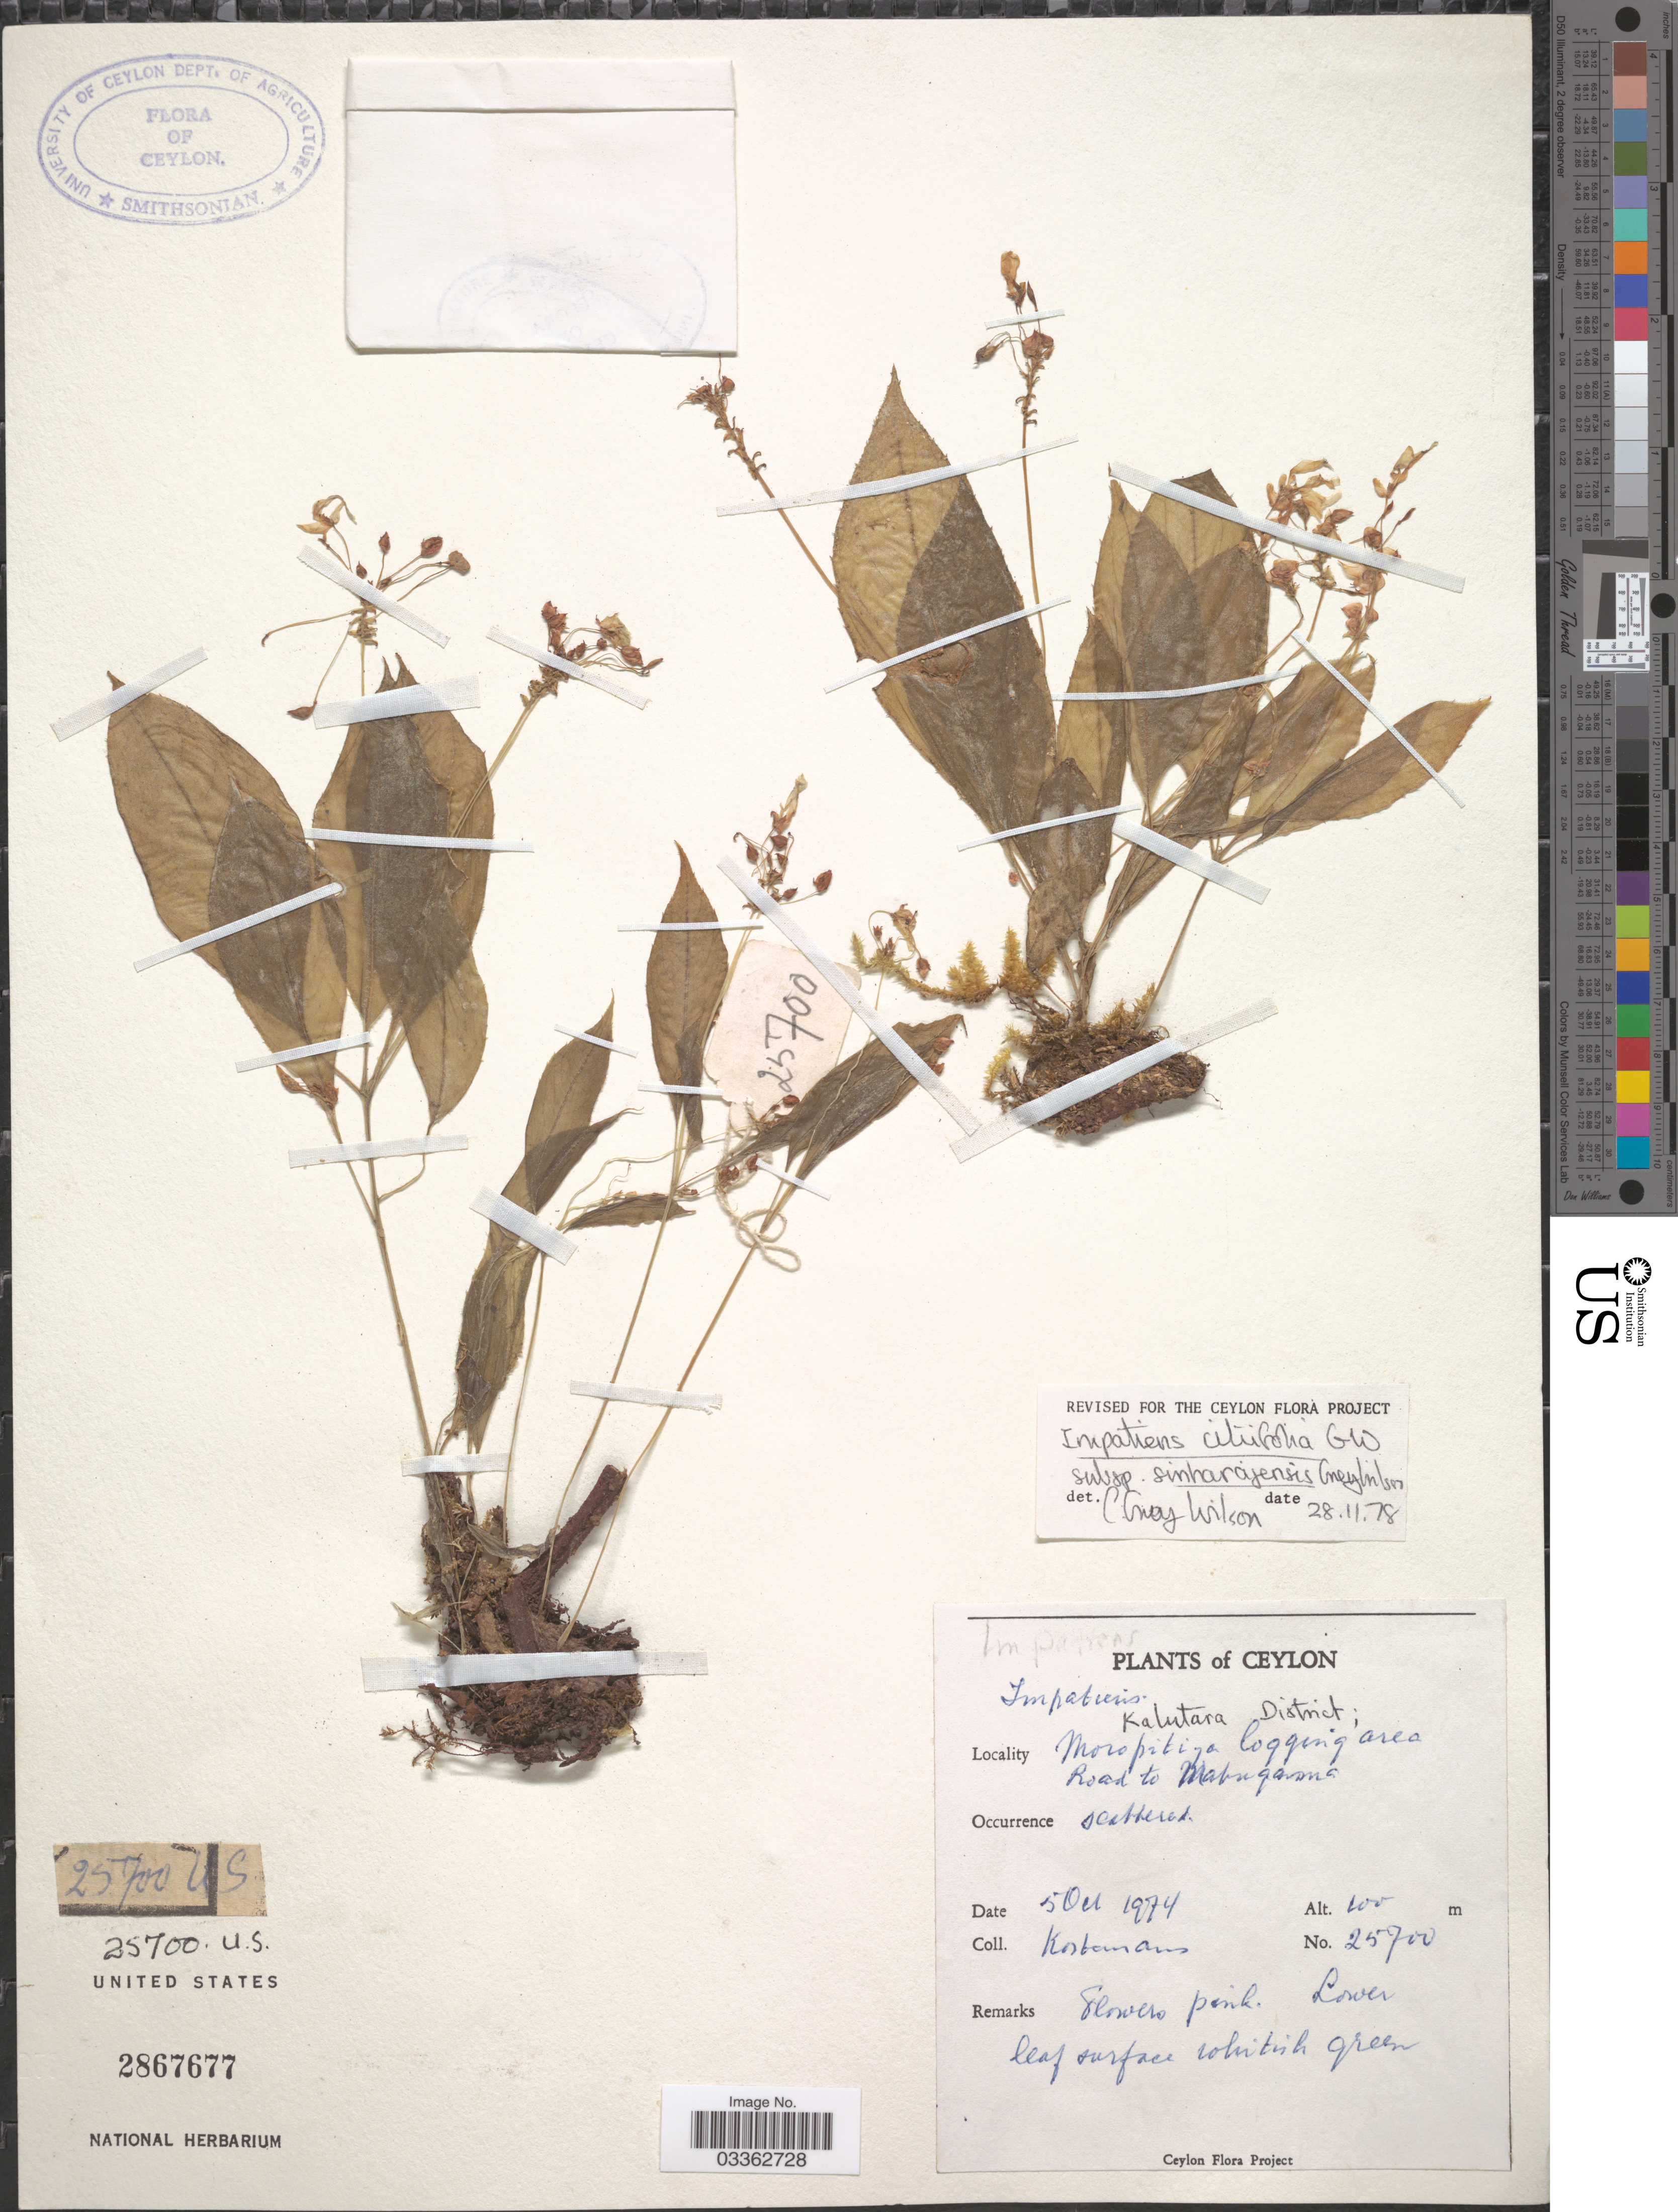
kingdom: Plantae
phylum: Tracheophyta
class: Magnoliopsida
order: Ericales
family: Balsaminaceae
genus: Impatiens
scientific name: Impatiens ciliifolia subsp. sinharajensis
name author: Grey-Wilson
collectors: Kostermans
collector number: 25700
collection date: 1974-10-05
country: Sri Lanka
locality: Ceylon. Kalutara District; Moropitiya logging area. Road to Matugama.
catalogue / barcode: US 2867677